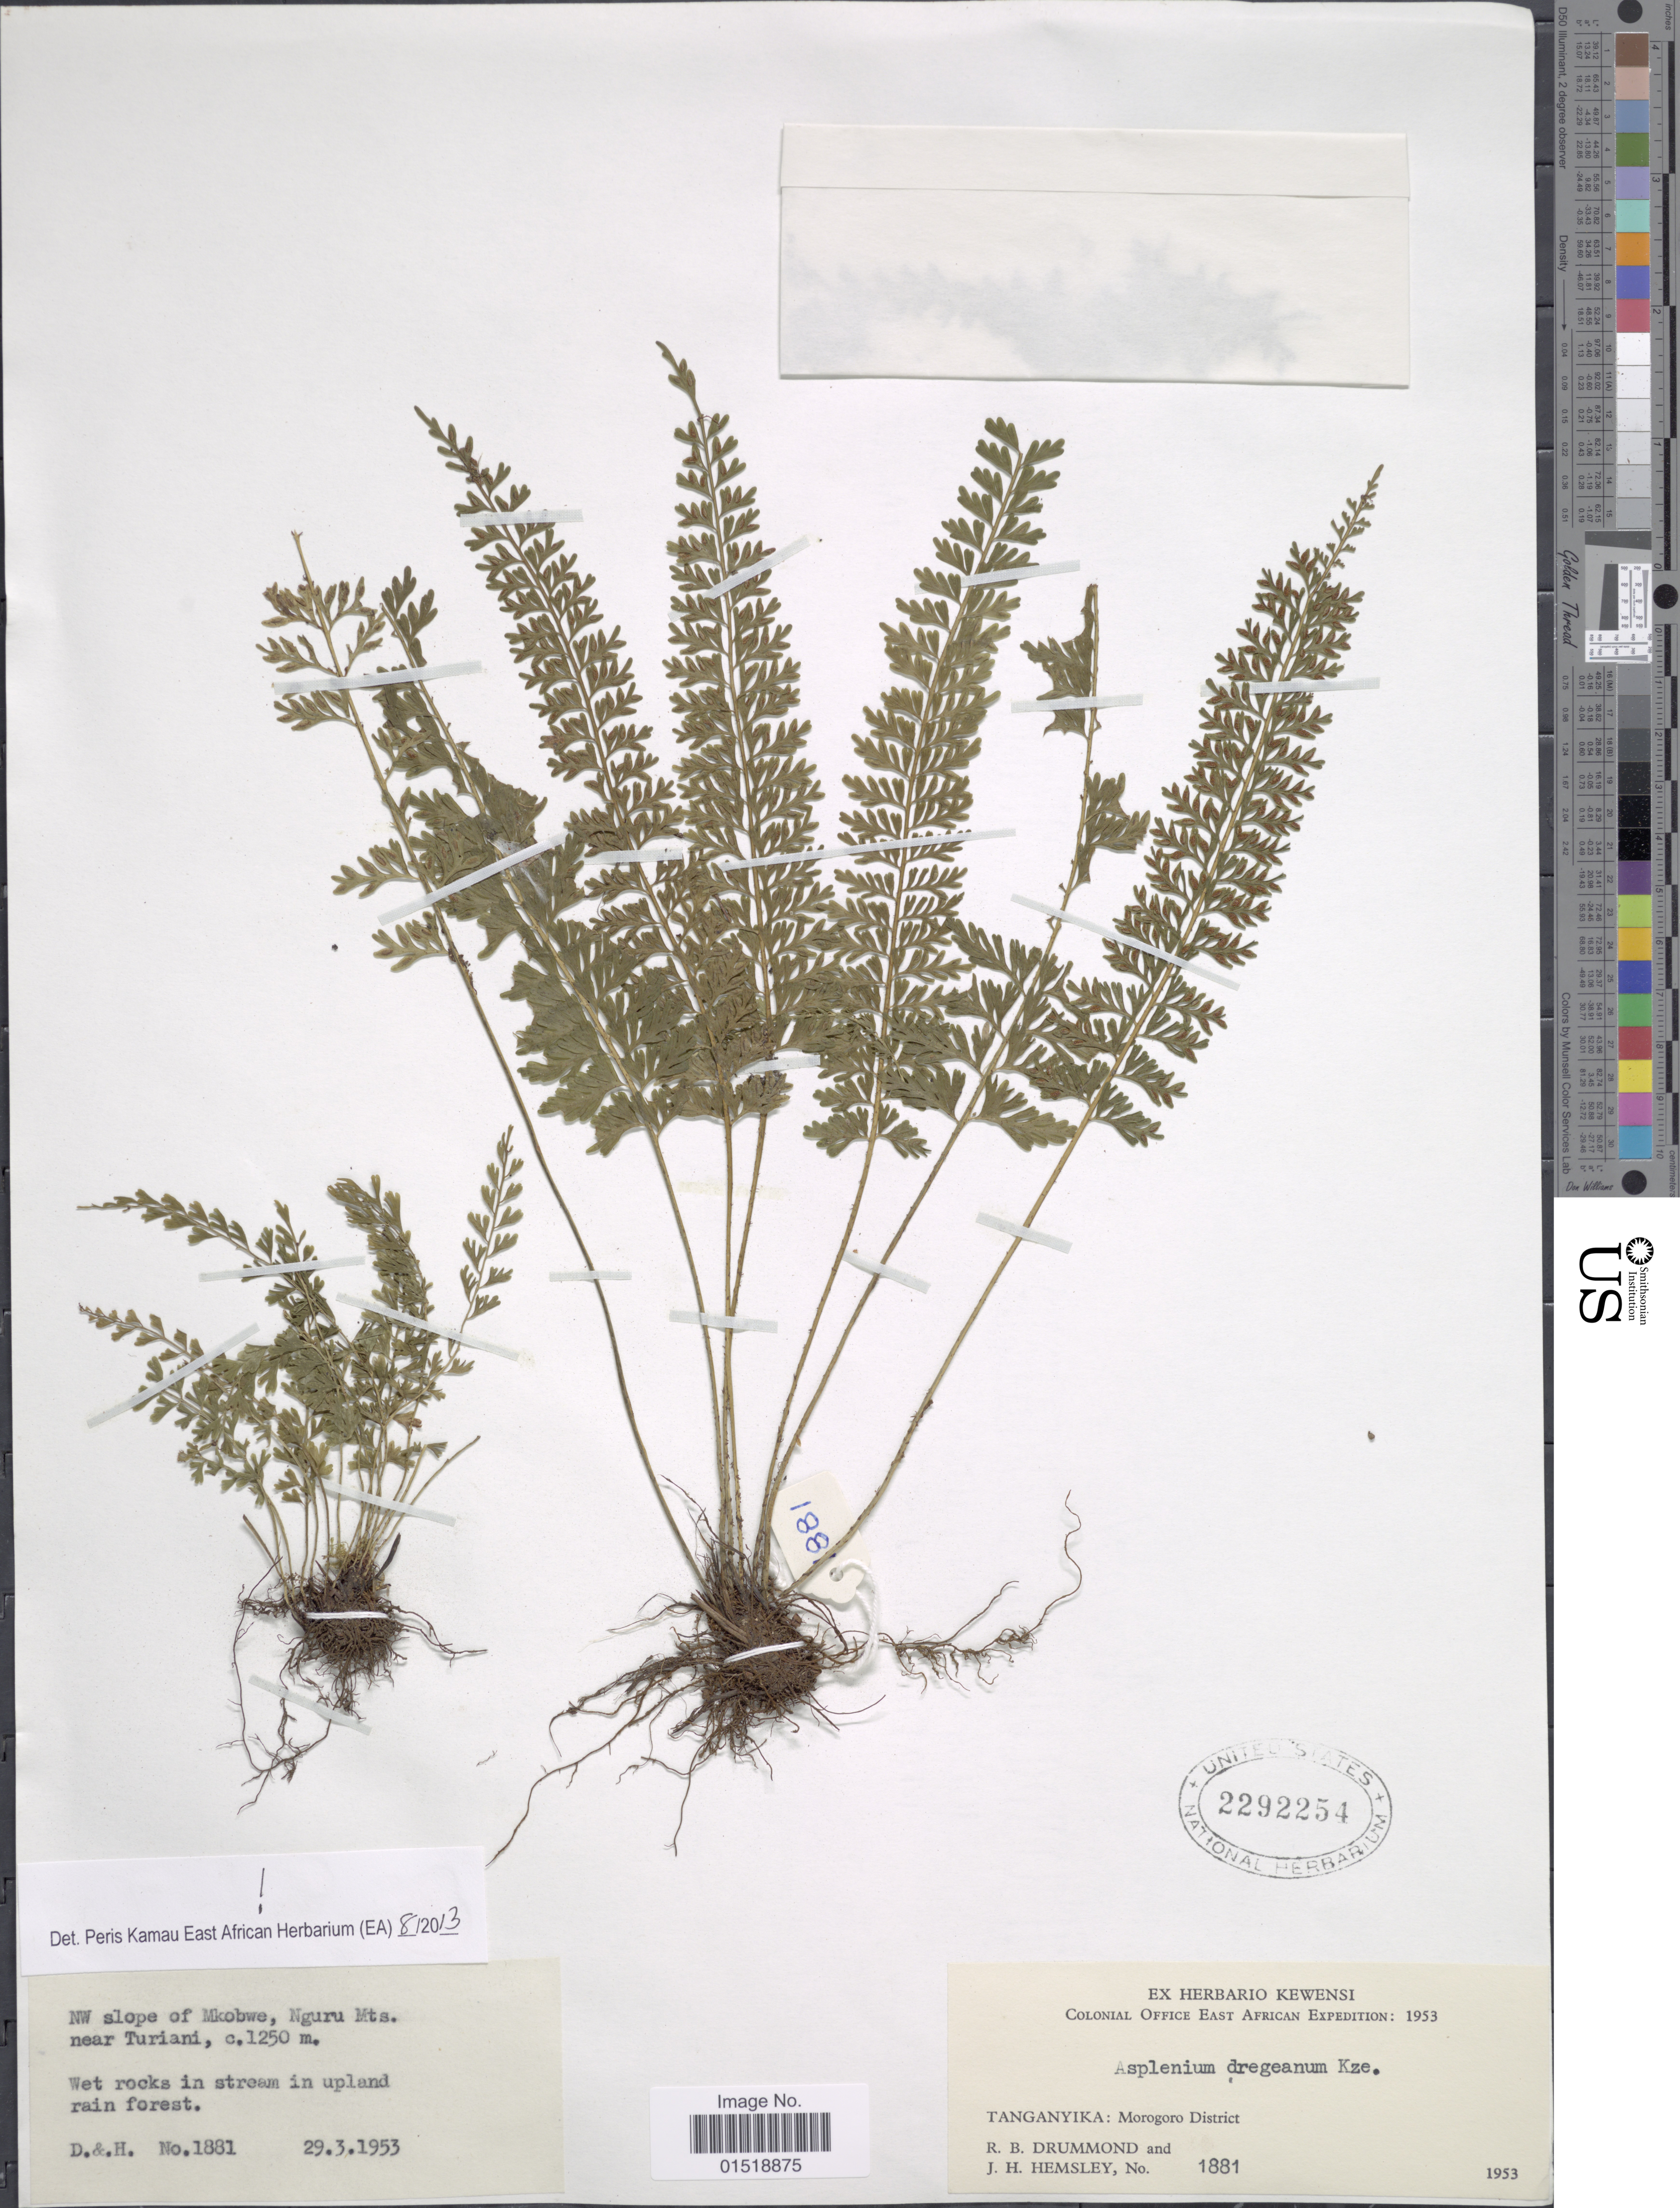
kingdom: Plantae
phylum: Tracheophyta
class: Polypodiopsida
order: Polypodiales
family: Aspleniaceae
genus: Asplenium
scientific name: Asplenium dregeanum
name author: Kunze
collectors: R. Drummond & J. H. Hemsley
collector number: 1881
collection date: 1953-03-29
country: Tanzania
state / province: Morogoro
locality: Tanganyika: Morogoro District. NW slope of Mkobwe, Nguru Mts. near Turiani.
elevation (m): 1250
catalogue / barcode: US 2292254